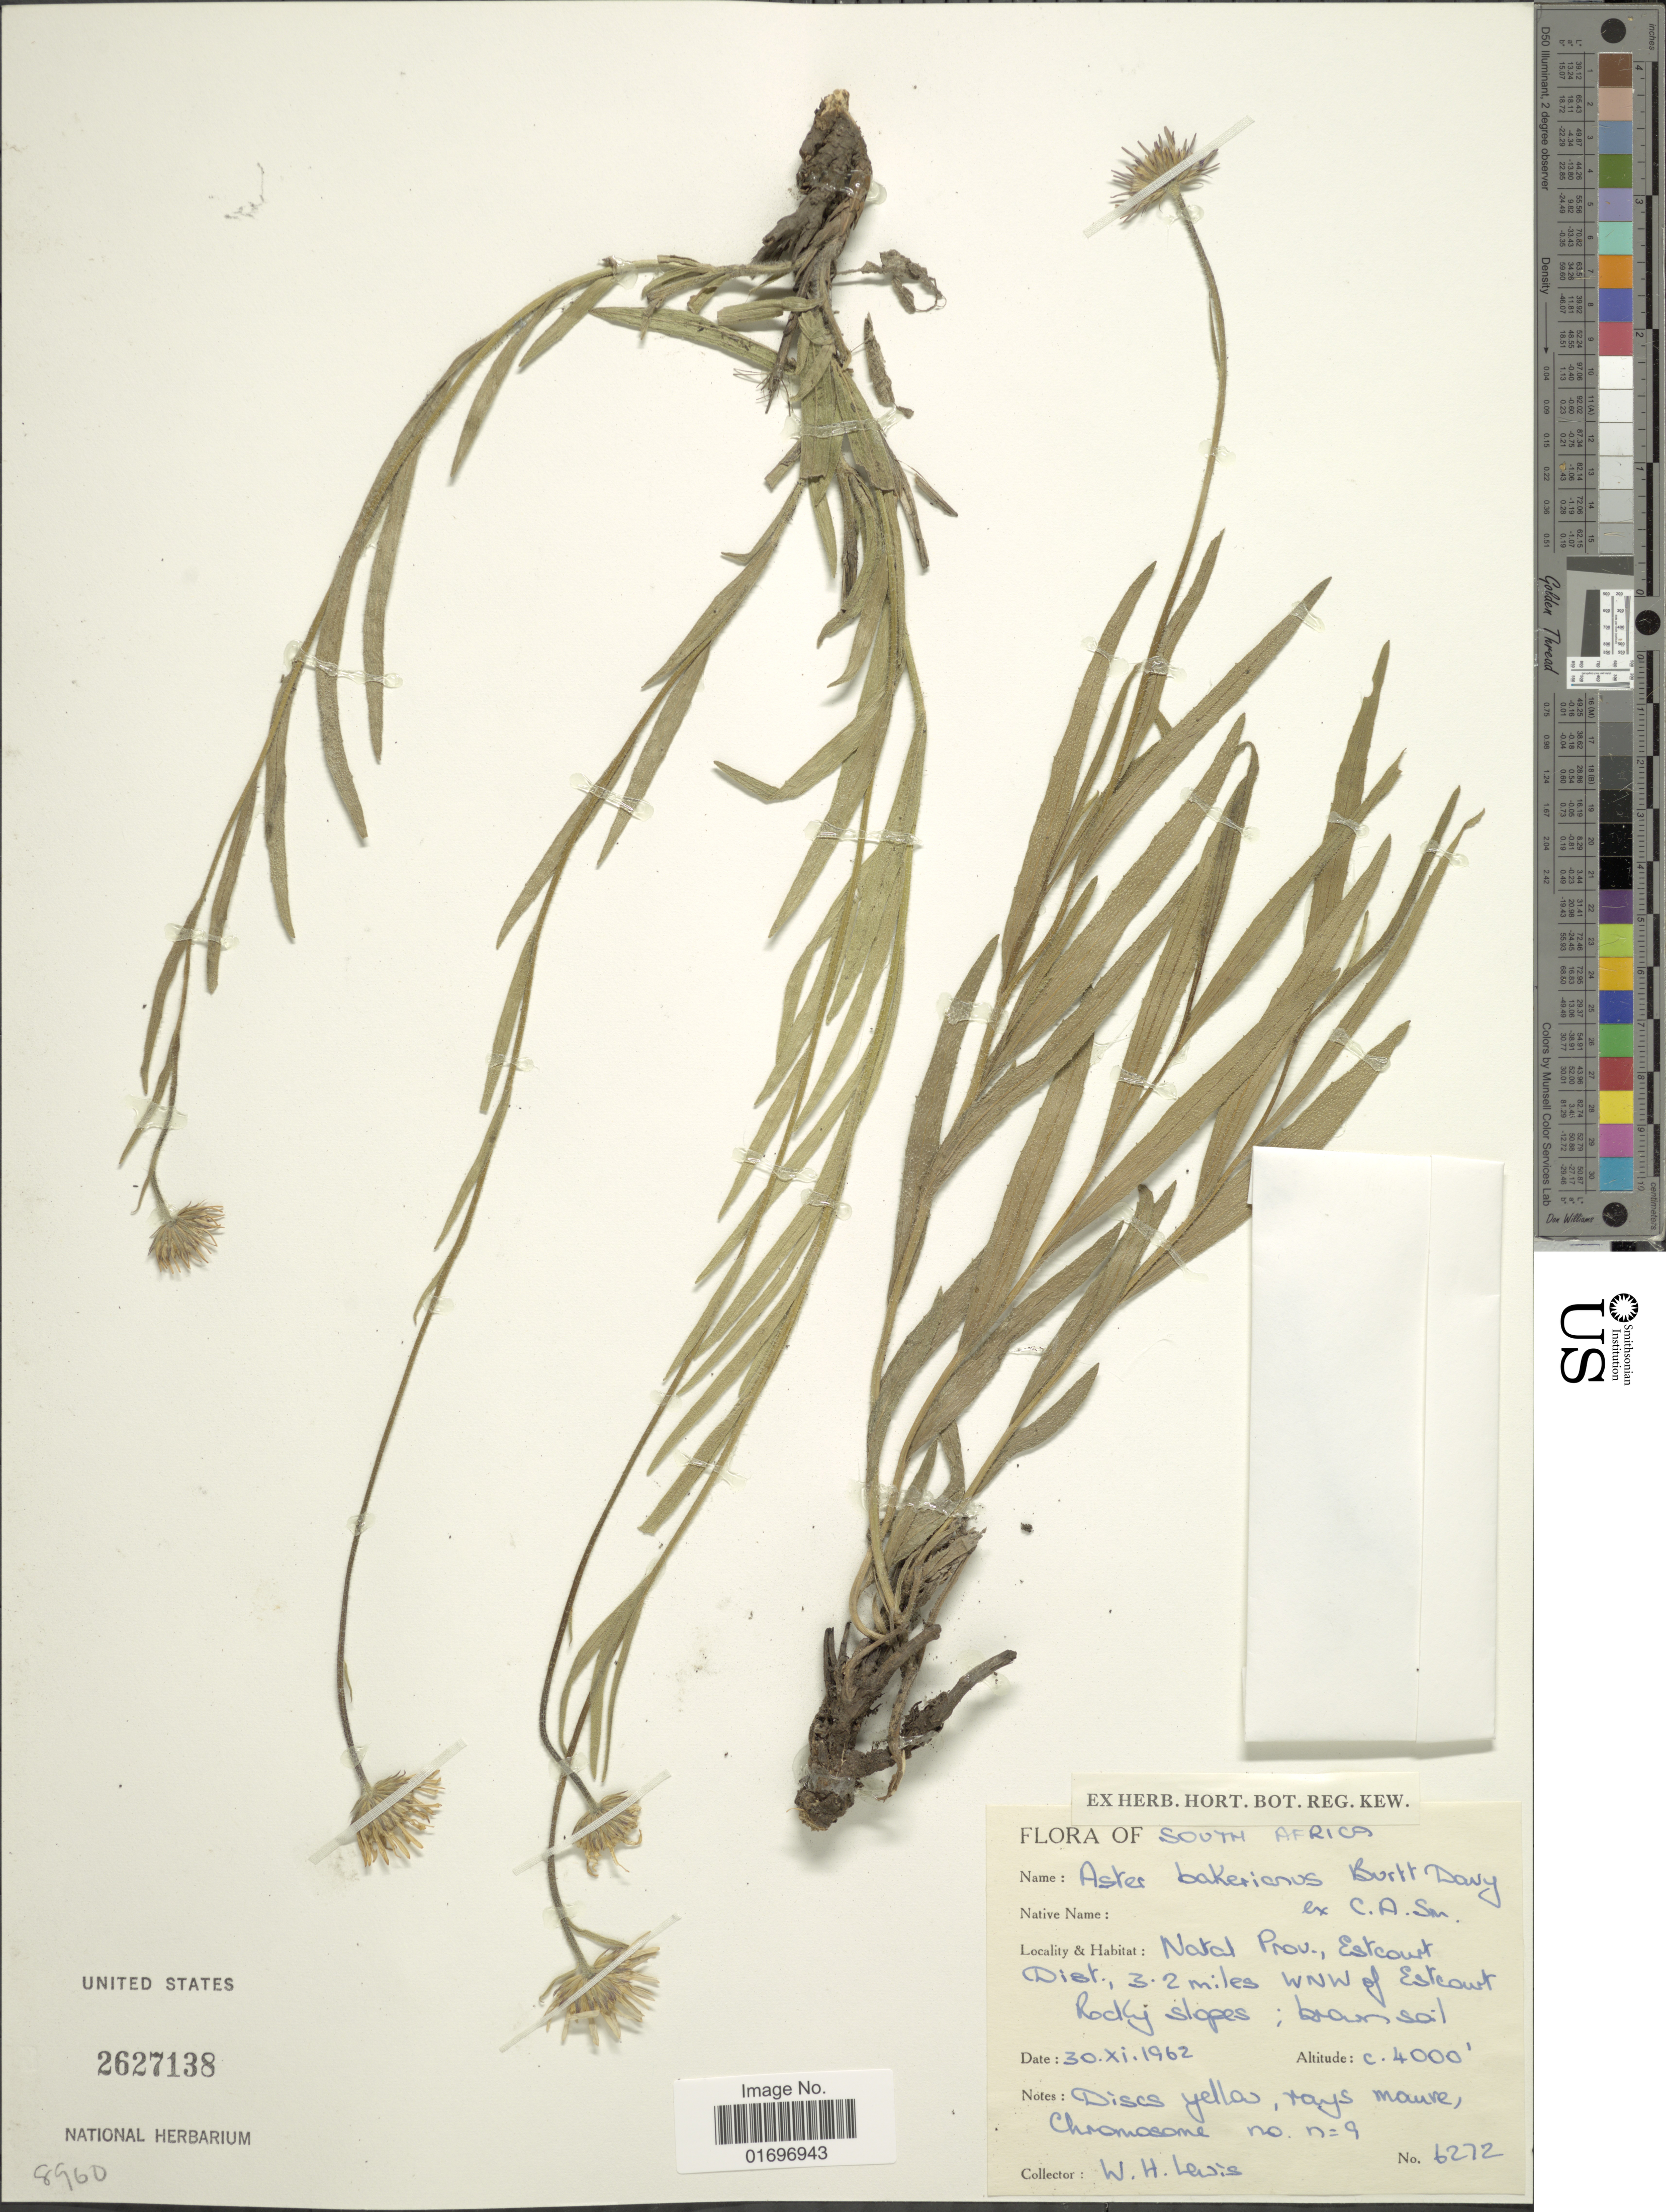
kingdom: Plantae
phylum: Tracheophyta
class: Magnoliopsida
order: Asterales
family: Asteraceae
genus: Aster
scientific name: Aster hispidus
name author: Thunb.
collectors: W. H. Lewis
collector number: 6272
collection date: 1962-11-30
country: South Africa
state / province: KwaZulu-Natal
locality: Natal Prov., Estcourt Dist., 3.2 miles WNW of Estcourt Rocky slopes; [illegible text]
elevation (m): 1219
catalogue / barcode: US 2627138